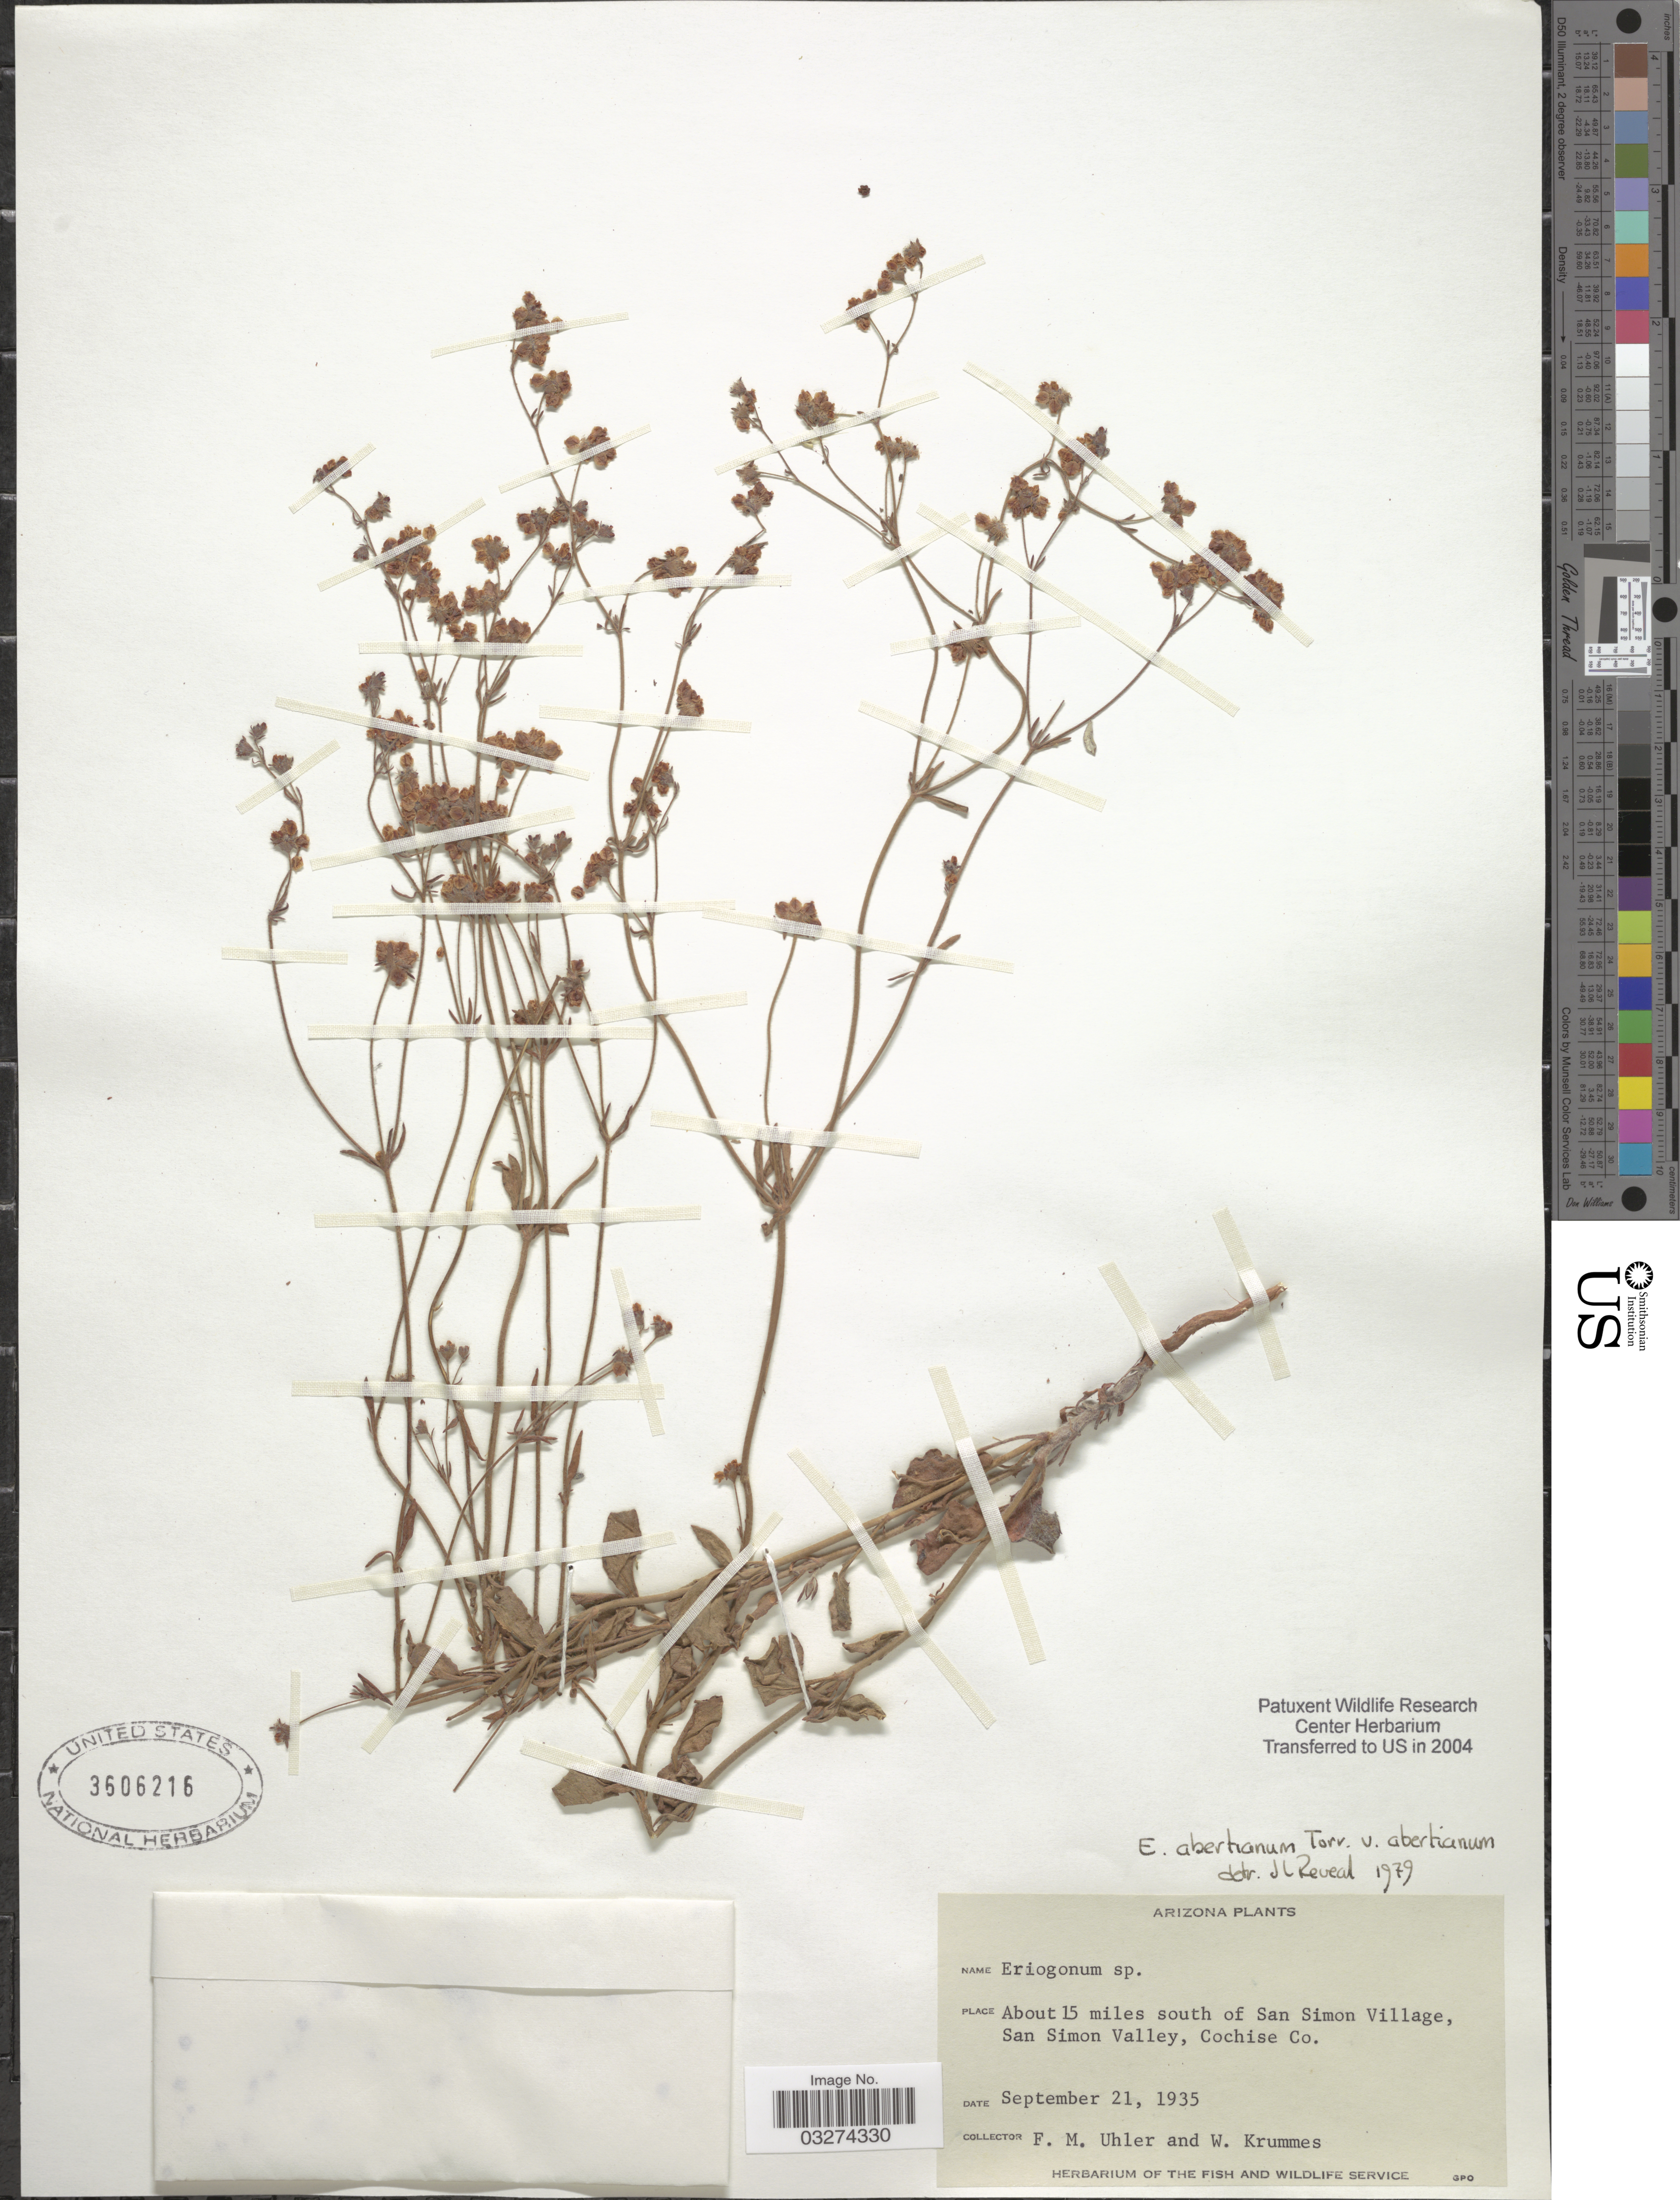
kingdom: Plantae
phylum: Tracheophyta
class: Magnoliopsida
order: Caryophyllales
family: Polygonaceae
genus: Eriogonum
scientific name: Eriogonum abertianum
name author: Torr.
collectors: F. M. Uhler & W. Krummes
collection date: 1935-09-21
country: United States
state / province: Arizona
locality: About 15 miles south of San Simon Village, San Simon Valley, Cochise Co.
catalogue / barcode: US 3606216